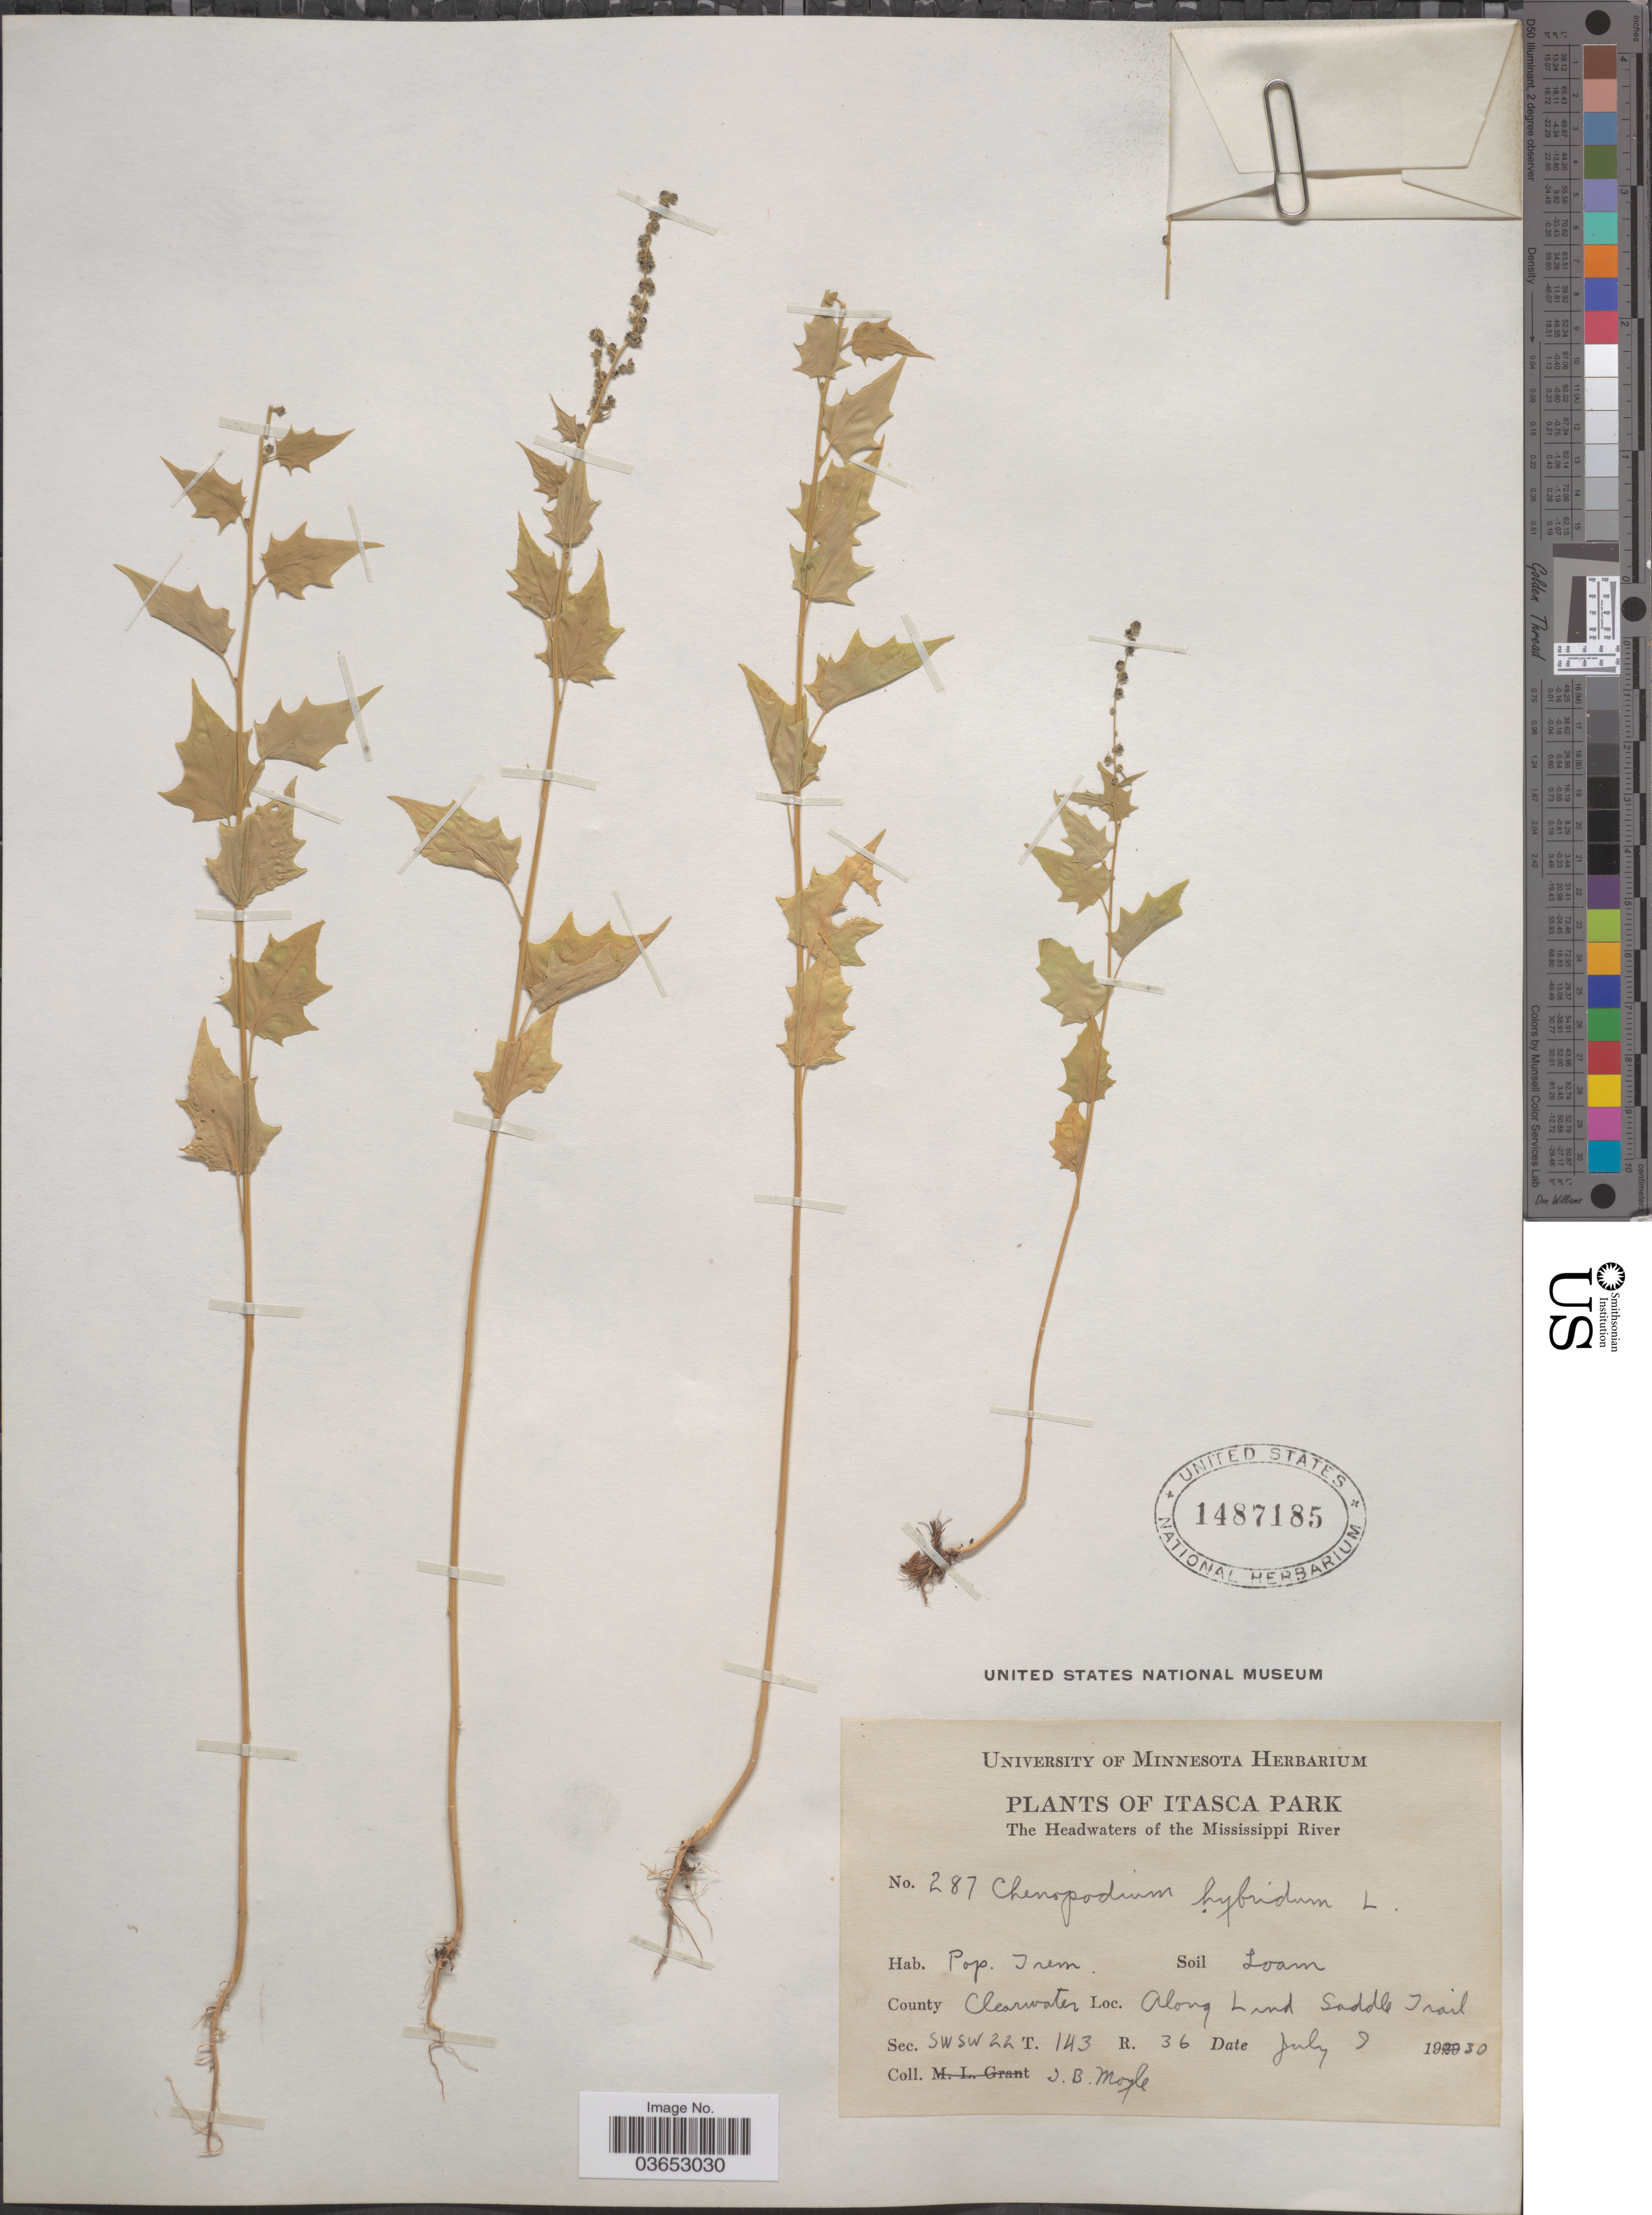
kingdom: Plantae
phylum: Tracheophyta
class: Magnoliopsida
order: Caryophyllales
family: Amaranthaceae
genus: Chenopodium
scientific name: Chenopodium gigantospermum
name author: Aellen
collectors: J. Moyle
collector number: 287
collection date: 1930-07-07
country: United States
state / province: Minnesota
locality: Itasca Park. The Headwaters of the Mississippi River. County Clearwater. Along Land Saddle Trail. Sec. SW SW 22 T. 143 R. 36.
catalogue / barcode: US 1487185